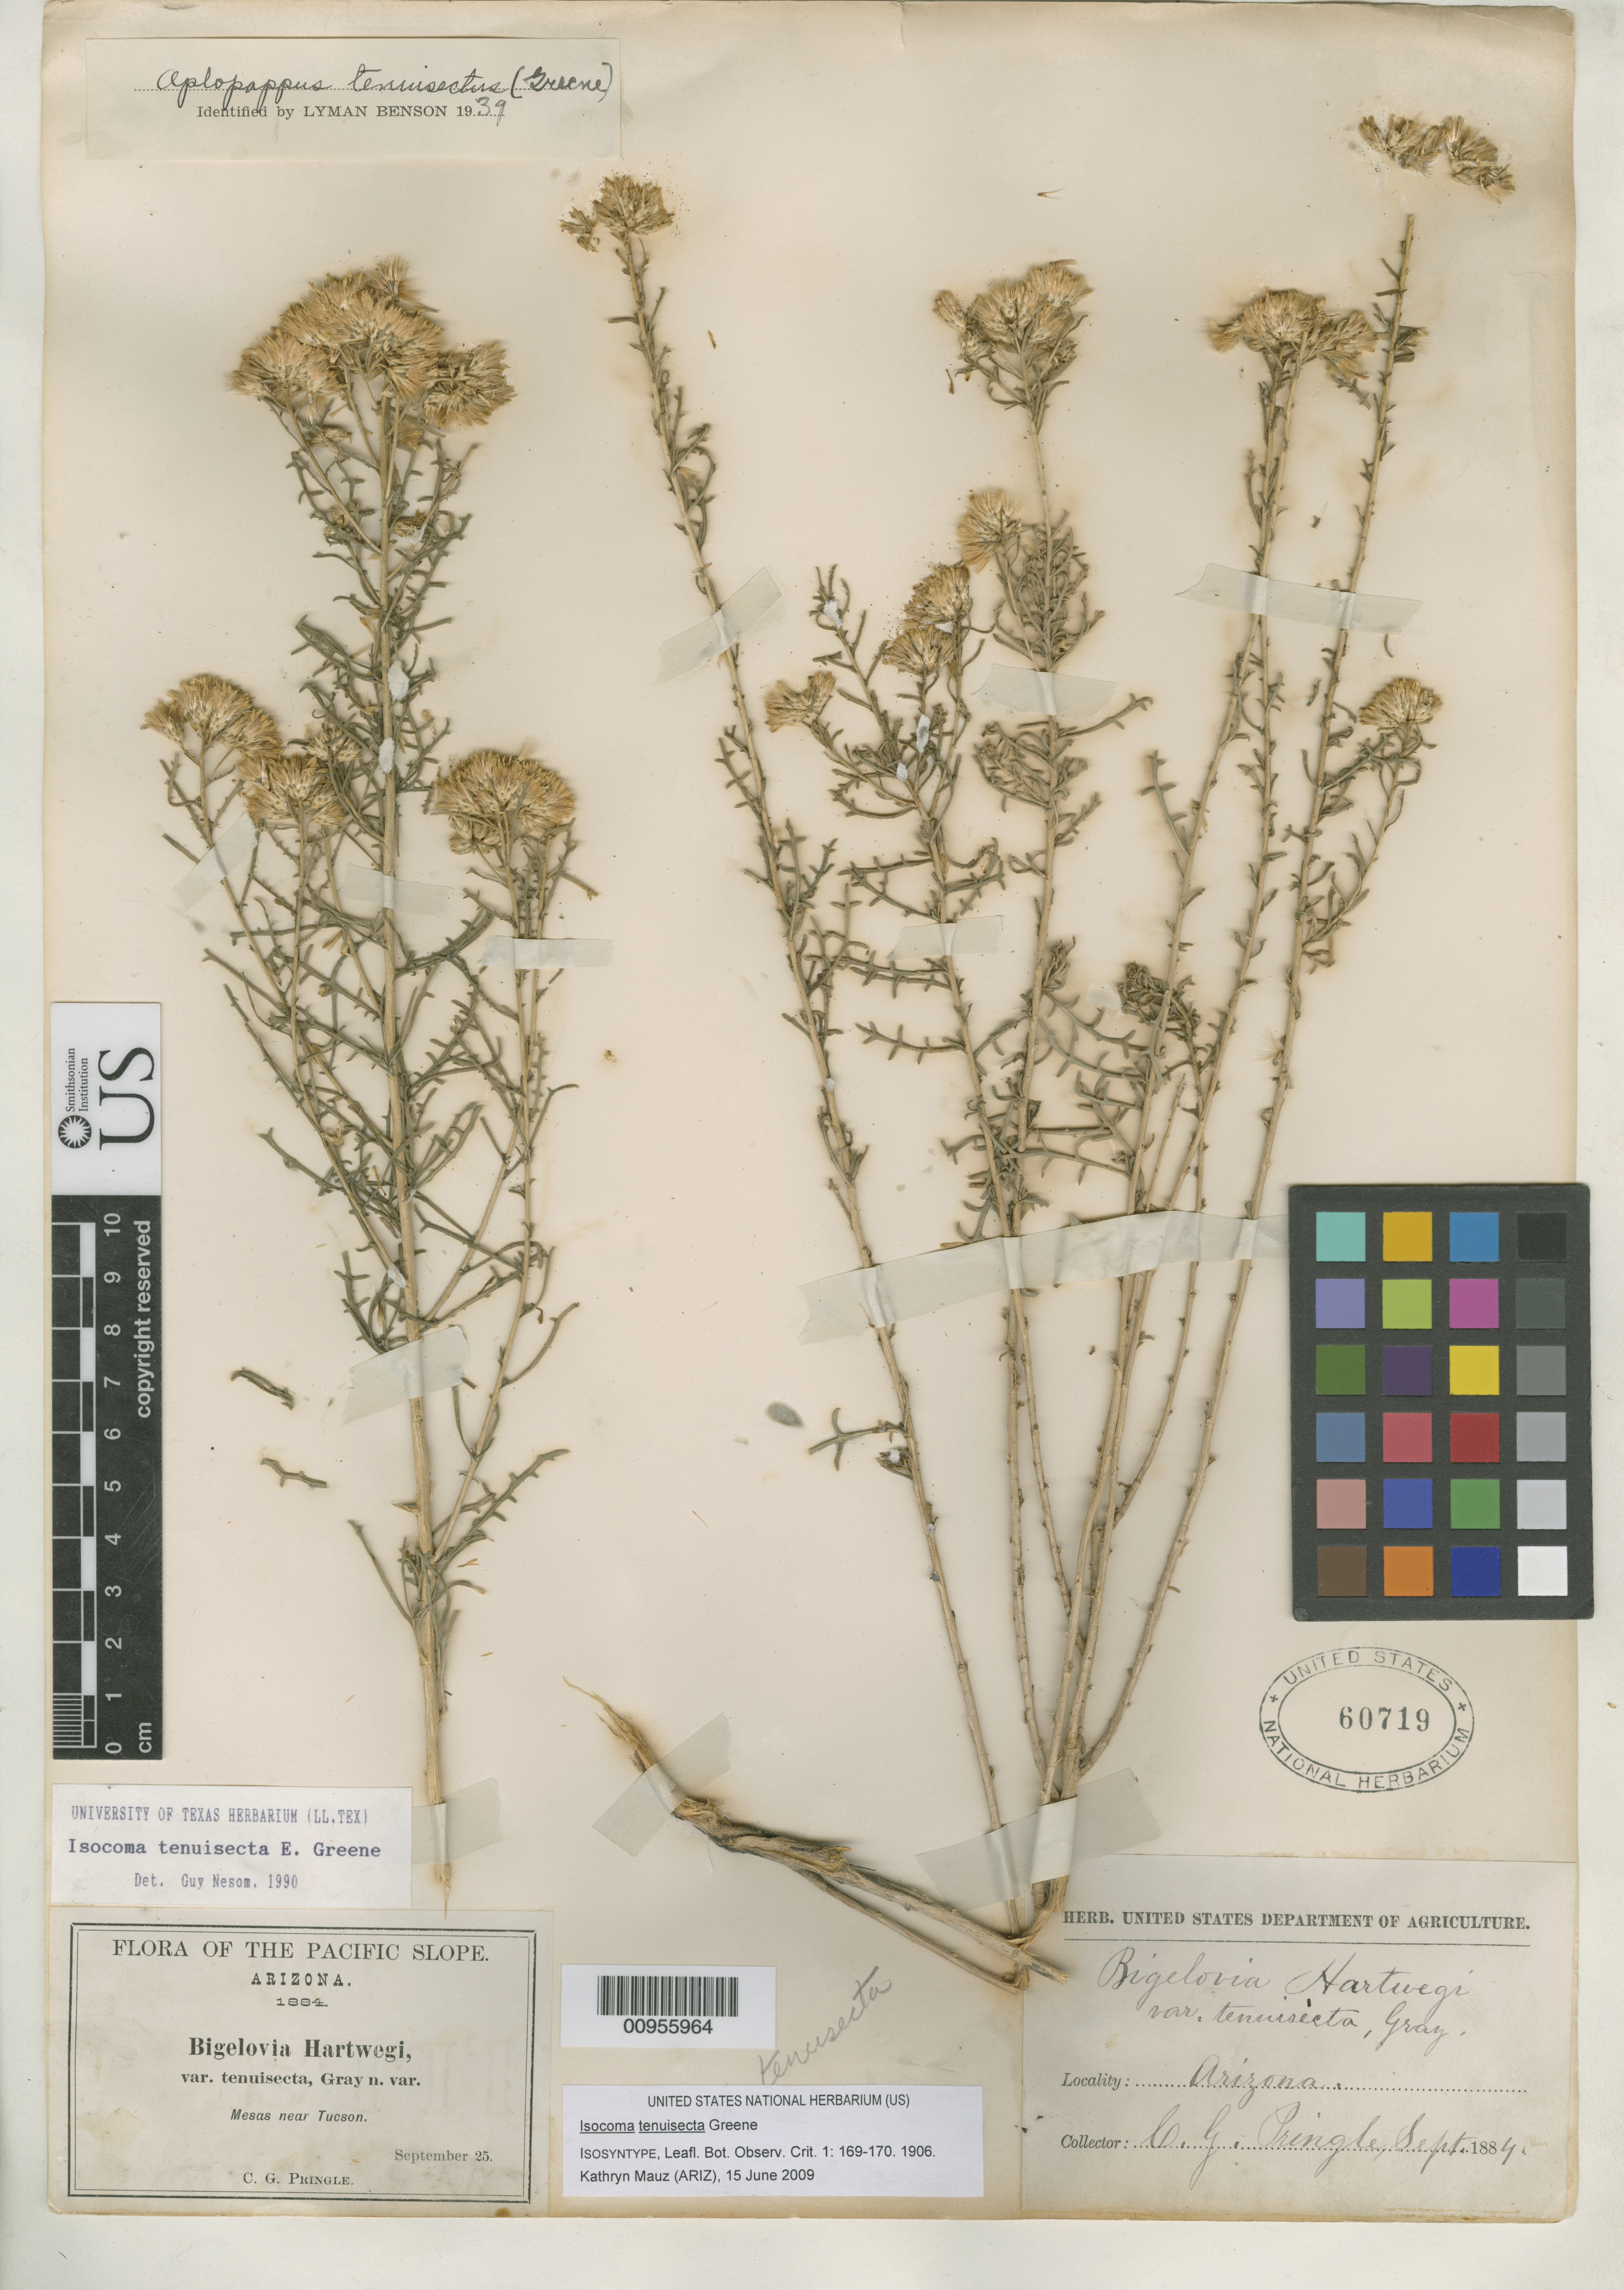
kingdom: Plantae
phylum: Tracheophyta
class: Magnoliopsida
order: Asterales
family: Asteraceae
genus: Isocoma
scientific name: Isocoma tenuisecta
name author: Greene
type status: Isosyntype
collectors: C. G. Pringle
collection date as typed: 25 Sep 1884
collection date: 1884-09-25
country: United States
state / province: Arizona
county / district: Pima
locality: Mesas near Tucson.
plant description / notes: Lectotype collection is Smart s.n. as designated by L. Benson, Amer. J. Bot. 27: 189 (1940).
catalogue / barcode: US 60719